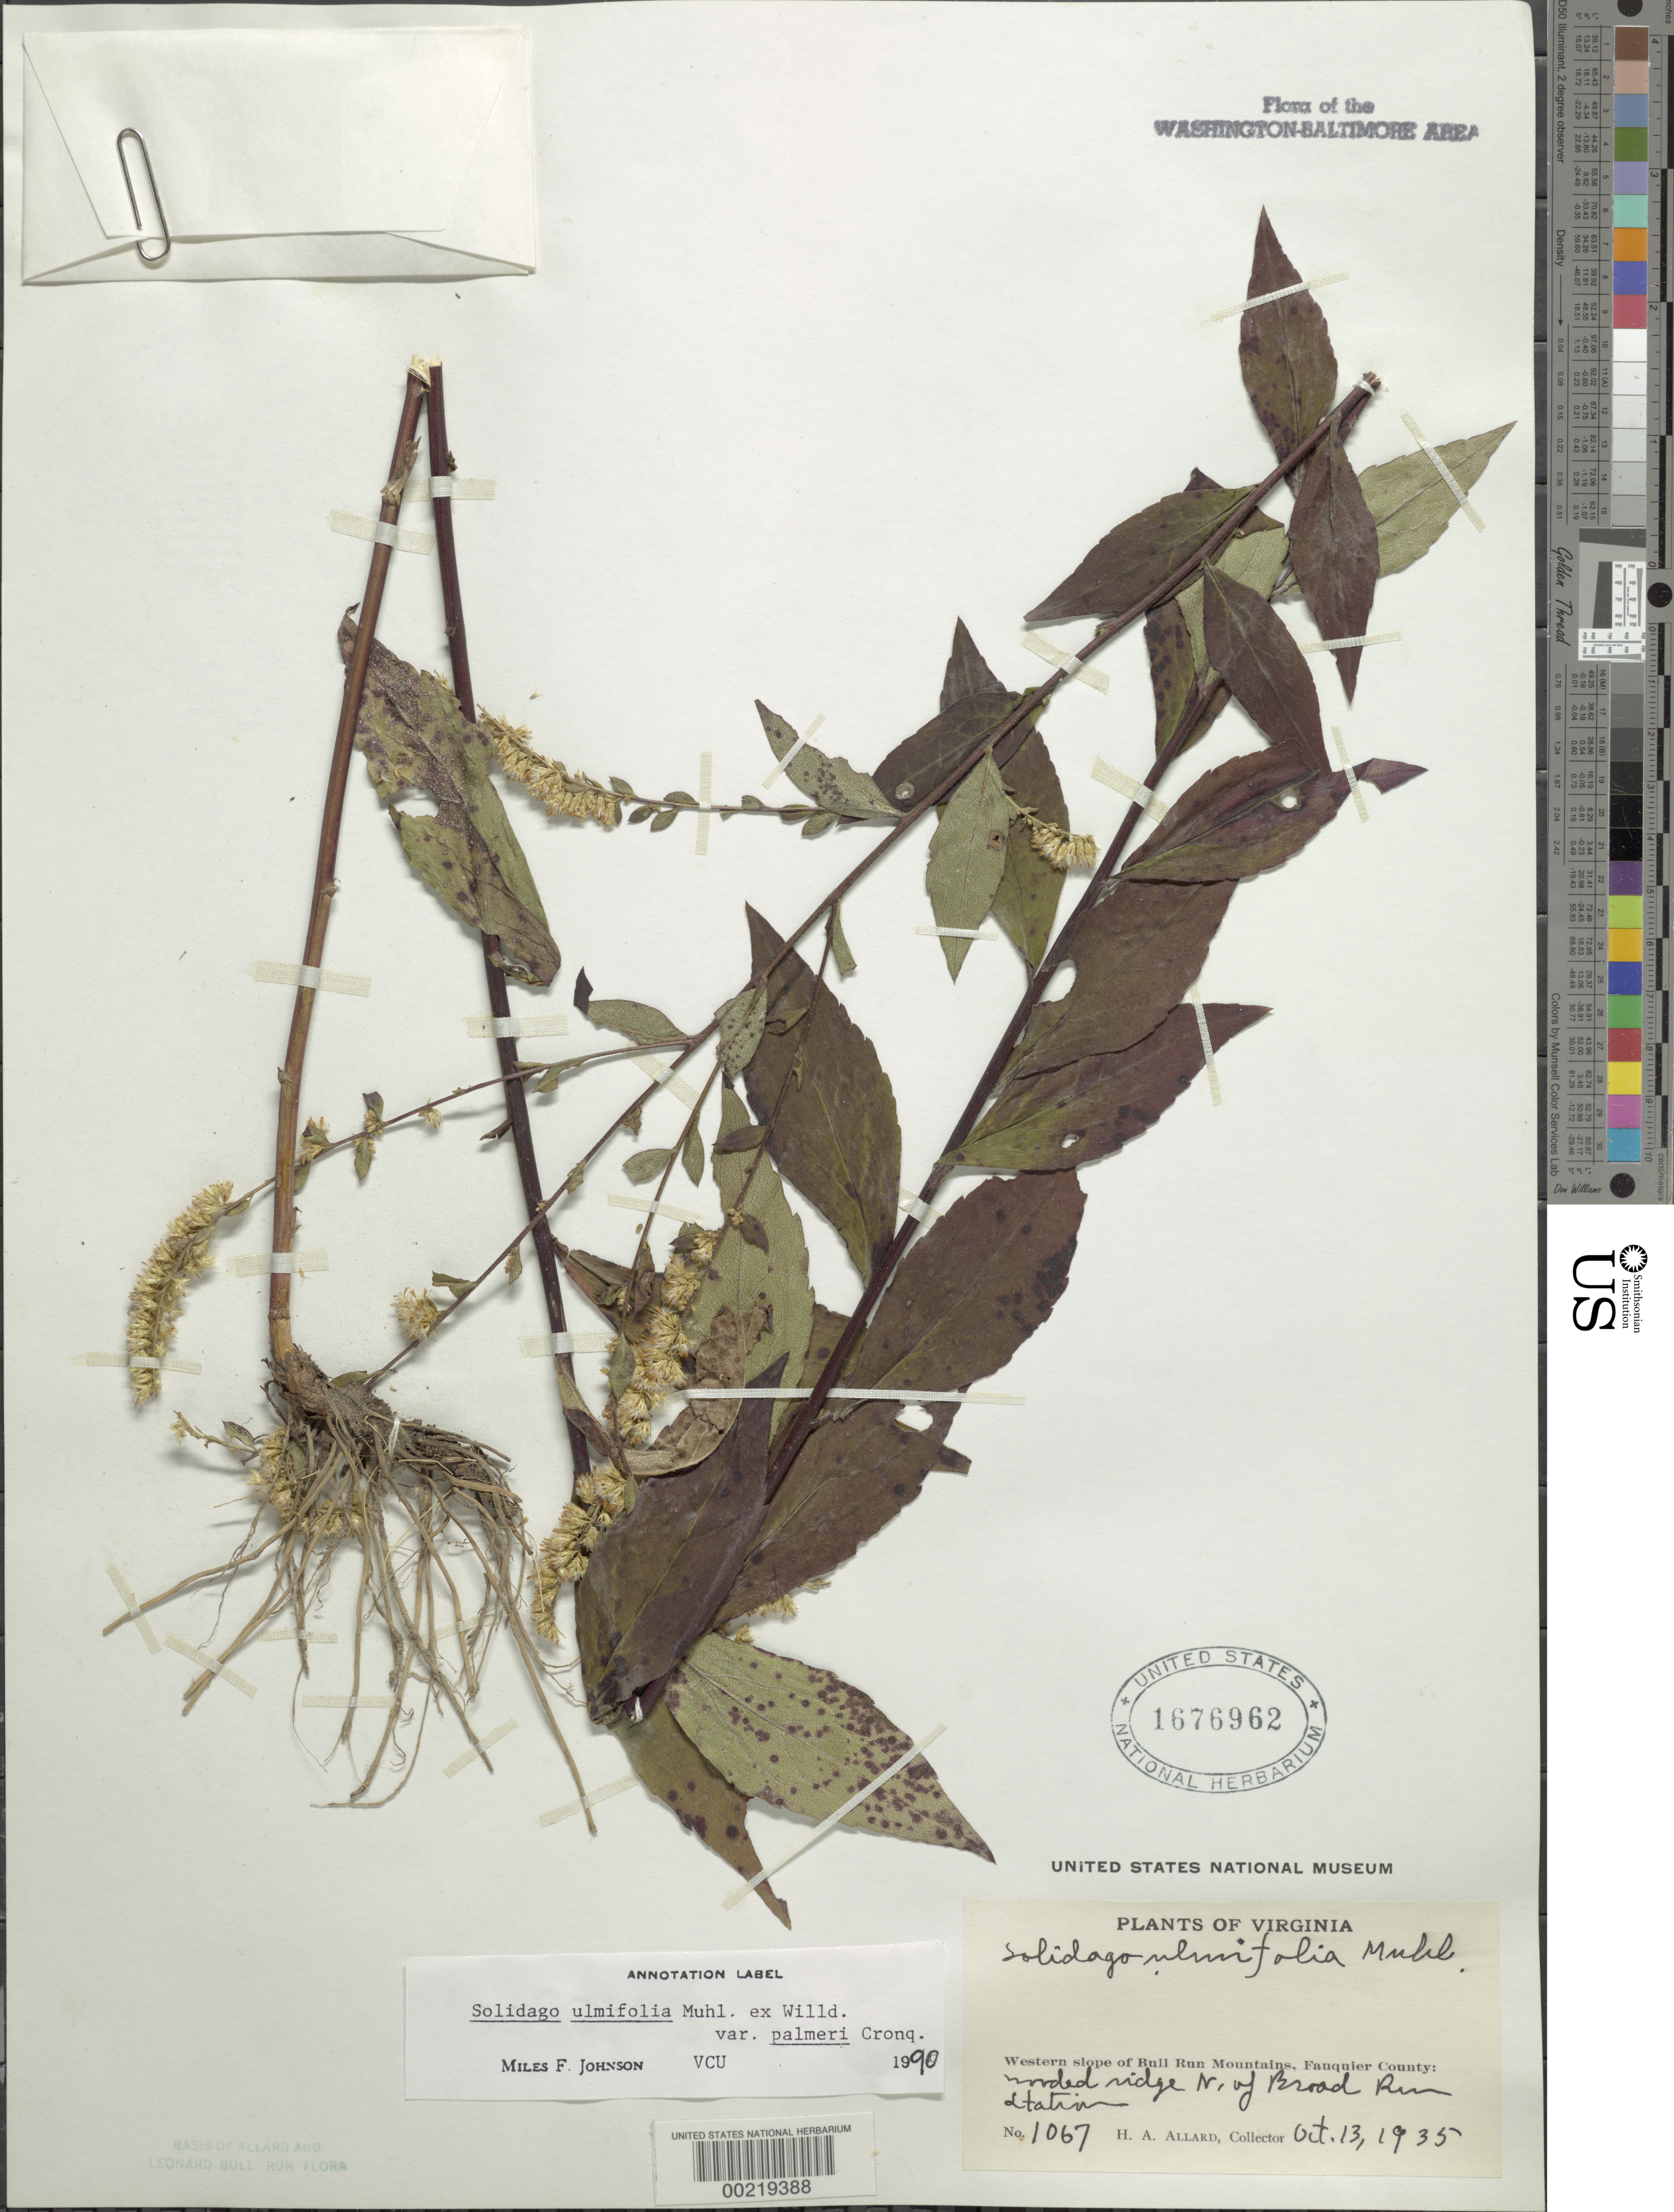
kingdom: Plantae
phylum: Tracheophyta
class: Magnoliopsida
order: Asterales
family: Asteraceae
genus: Solidago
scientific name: Solidago ulmifolia var. palmeri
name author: Mill.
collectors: H. A. Allard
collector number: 1067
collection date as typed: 13 Oct 1935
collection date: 1935-10-13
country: United States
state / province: Virginia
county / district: Fauquier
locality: North of Broad Run Station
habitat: Wooded ridge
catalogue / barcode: US 1676962